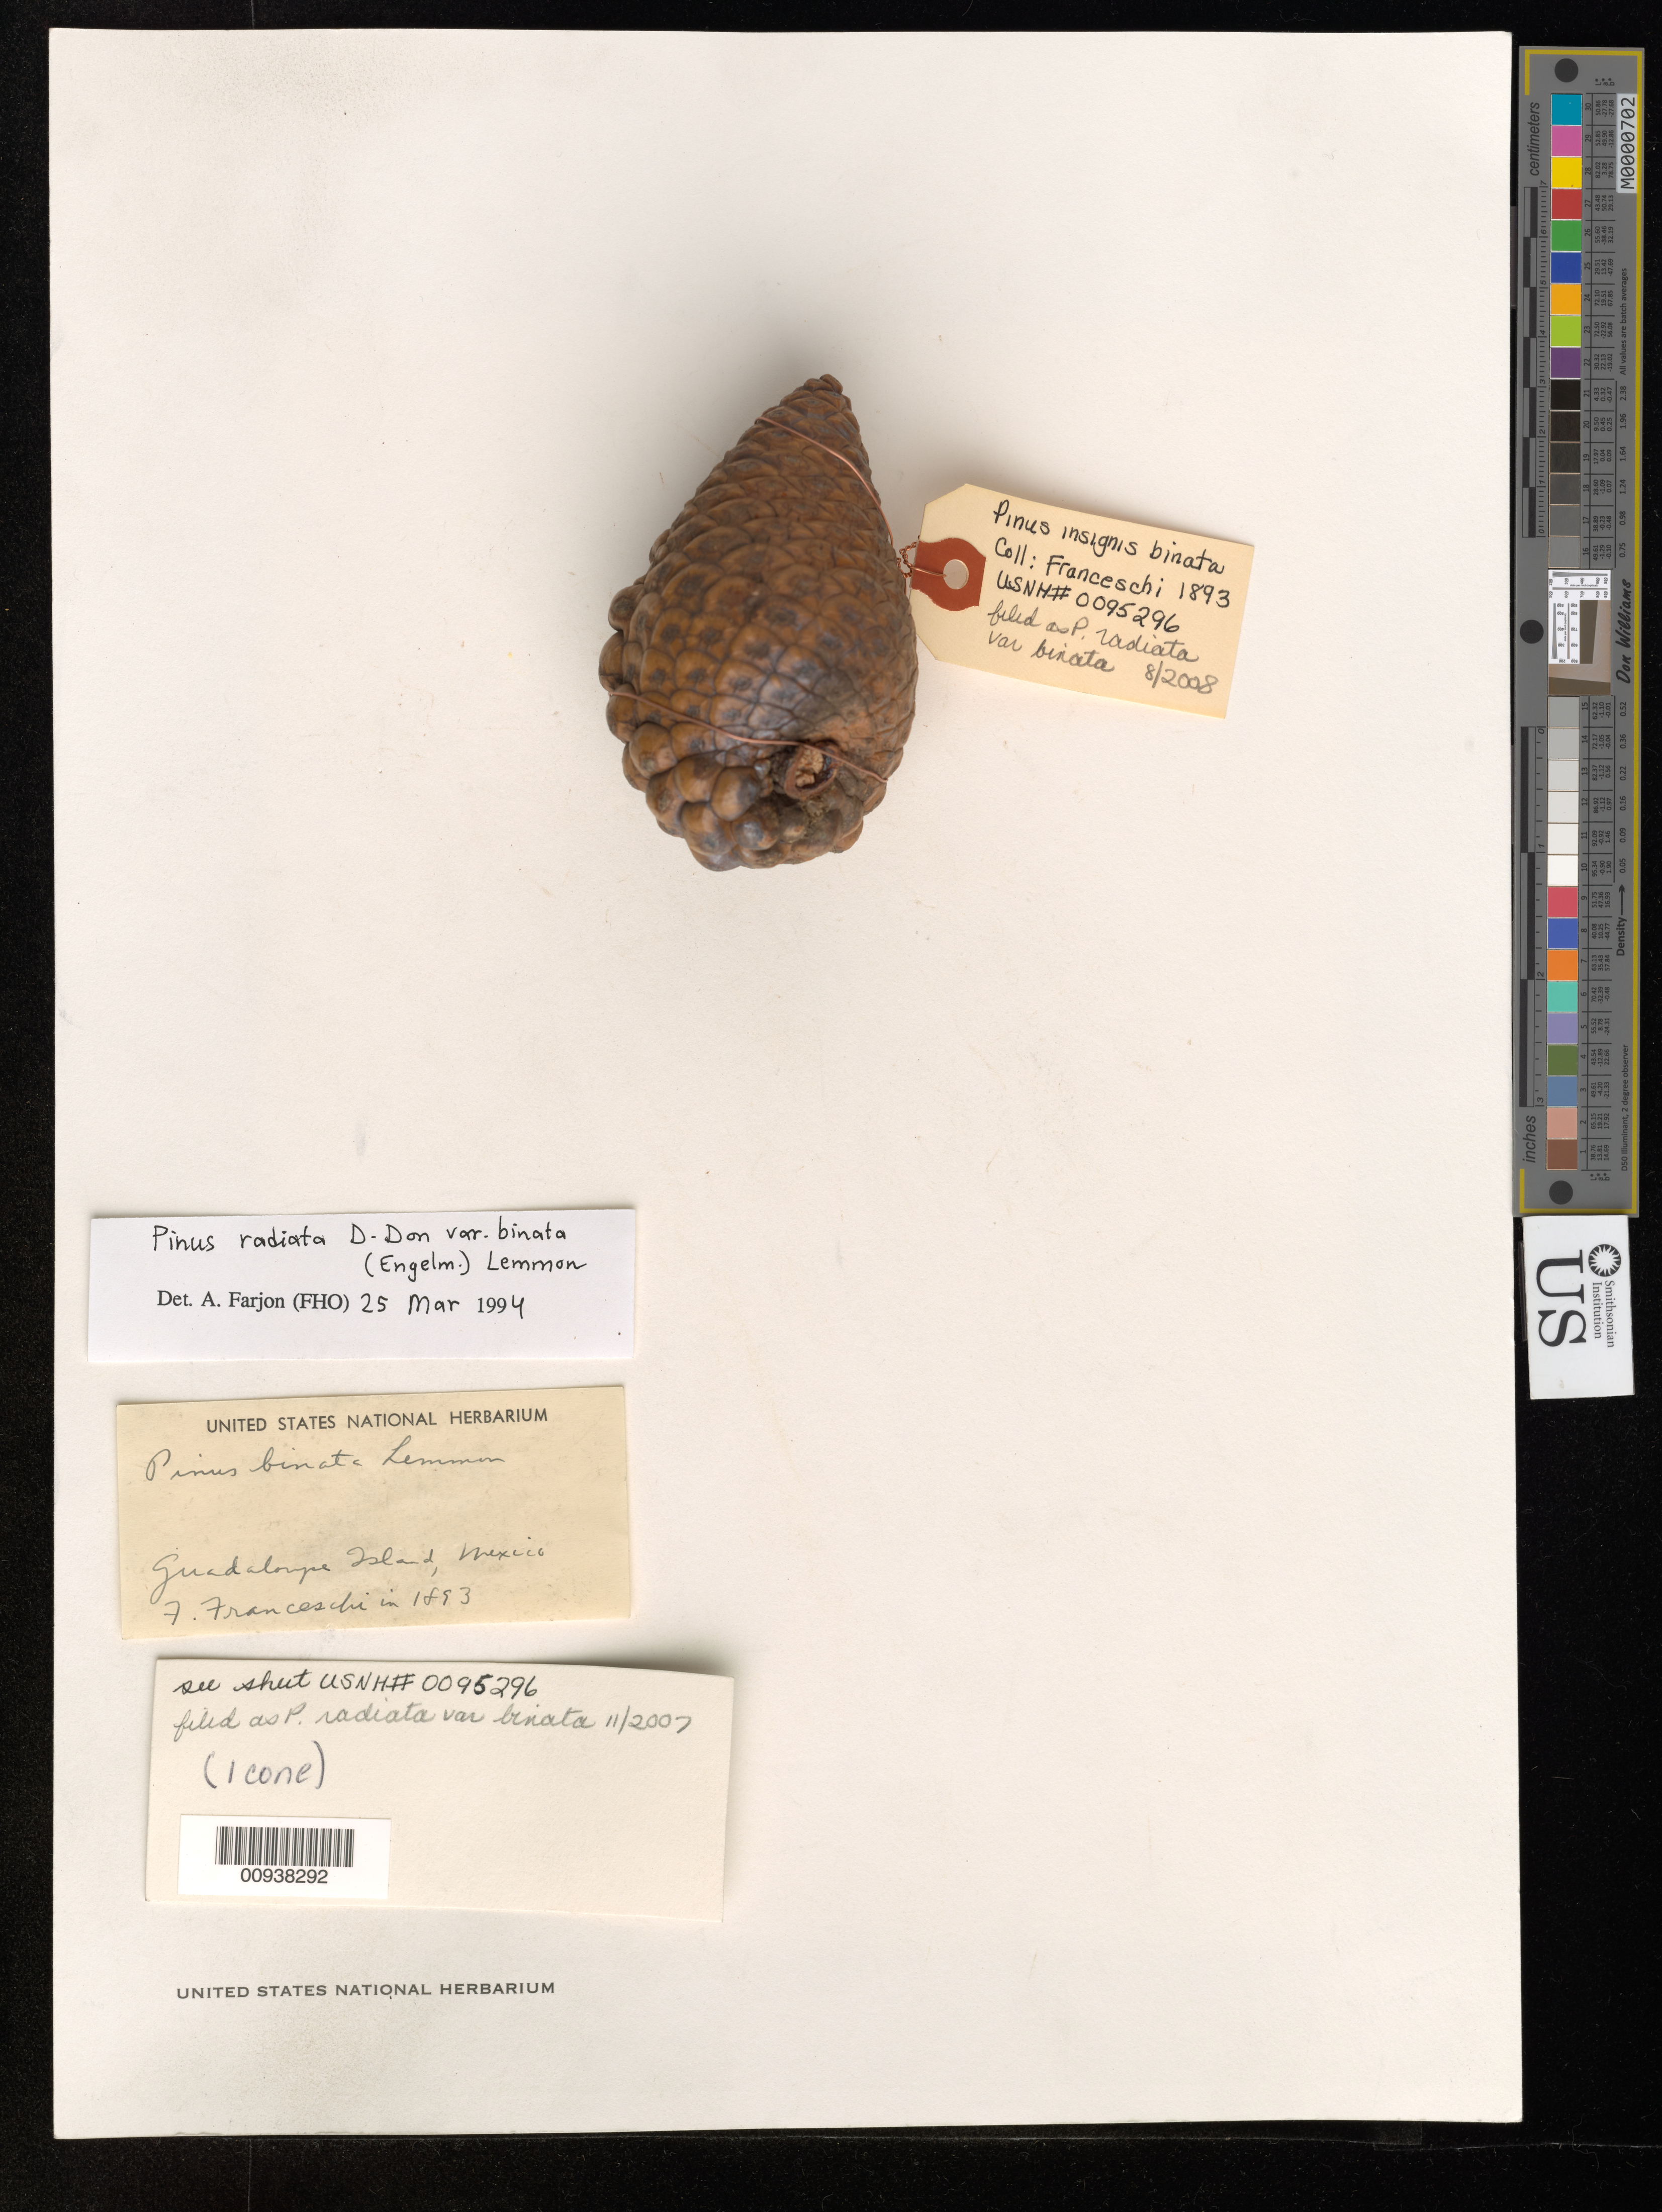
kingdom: Plantae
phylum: Tracheophyta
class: Pinopsida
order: Pinales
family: Pinaceae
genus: Pinus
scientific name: Pinus radiata var. binata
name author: (Engelm.) Lemmon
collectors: F. Franceschi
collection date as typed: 1893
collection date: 1893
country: Mexico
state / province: Baja California Norte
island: Guadalupe I.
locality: Guadalupe Island.